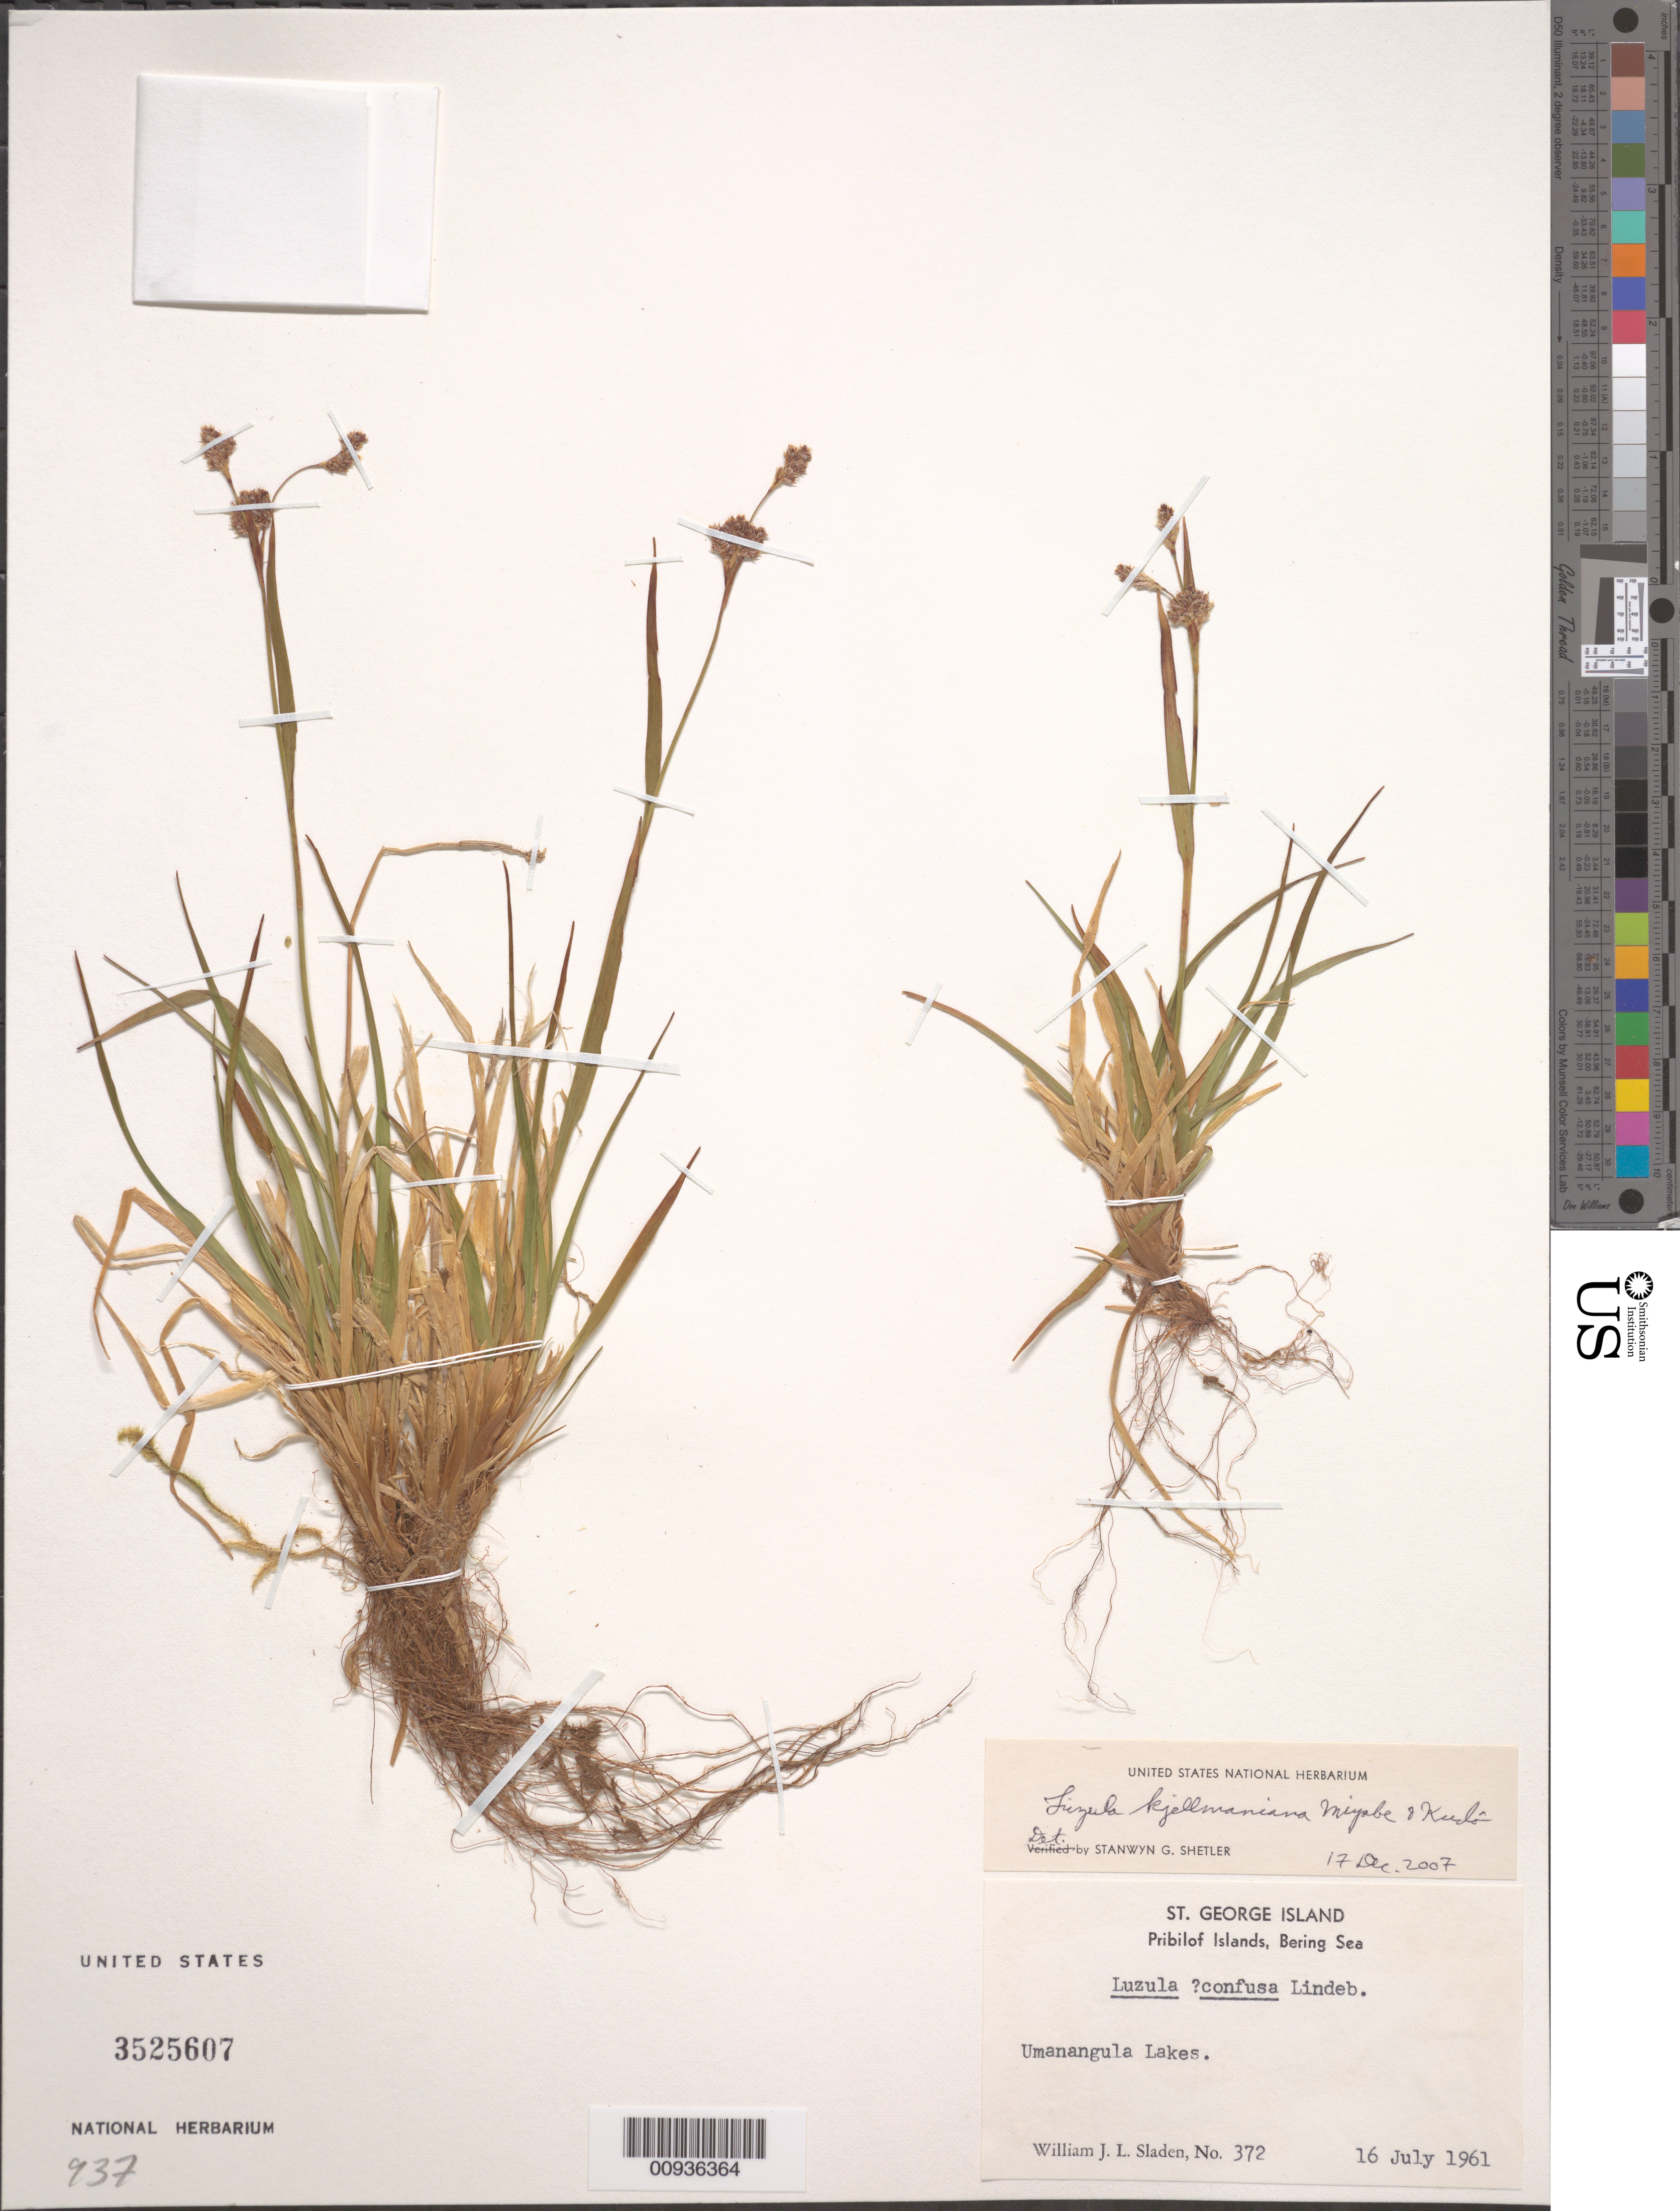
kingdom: Plantae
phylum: Tracheophyta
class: Liliopsida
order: Poales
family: Juncaceae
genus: Luzula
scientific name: Luzula kjellmaniana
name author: Miyabe & Kudô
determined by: Shetler, Stanwyn G., (US), NMNH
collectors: W. Sladen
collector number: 372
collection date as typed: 16 Jul 1961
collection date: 1961-07-16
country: United States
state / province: Alaska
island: St. George Island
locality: St. George Island. Umanangula Lakes., Bering Sea, Pribilof Islands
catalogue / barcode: US 3525607